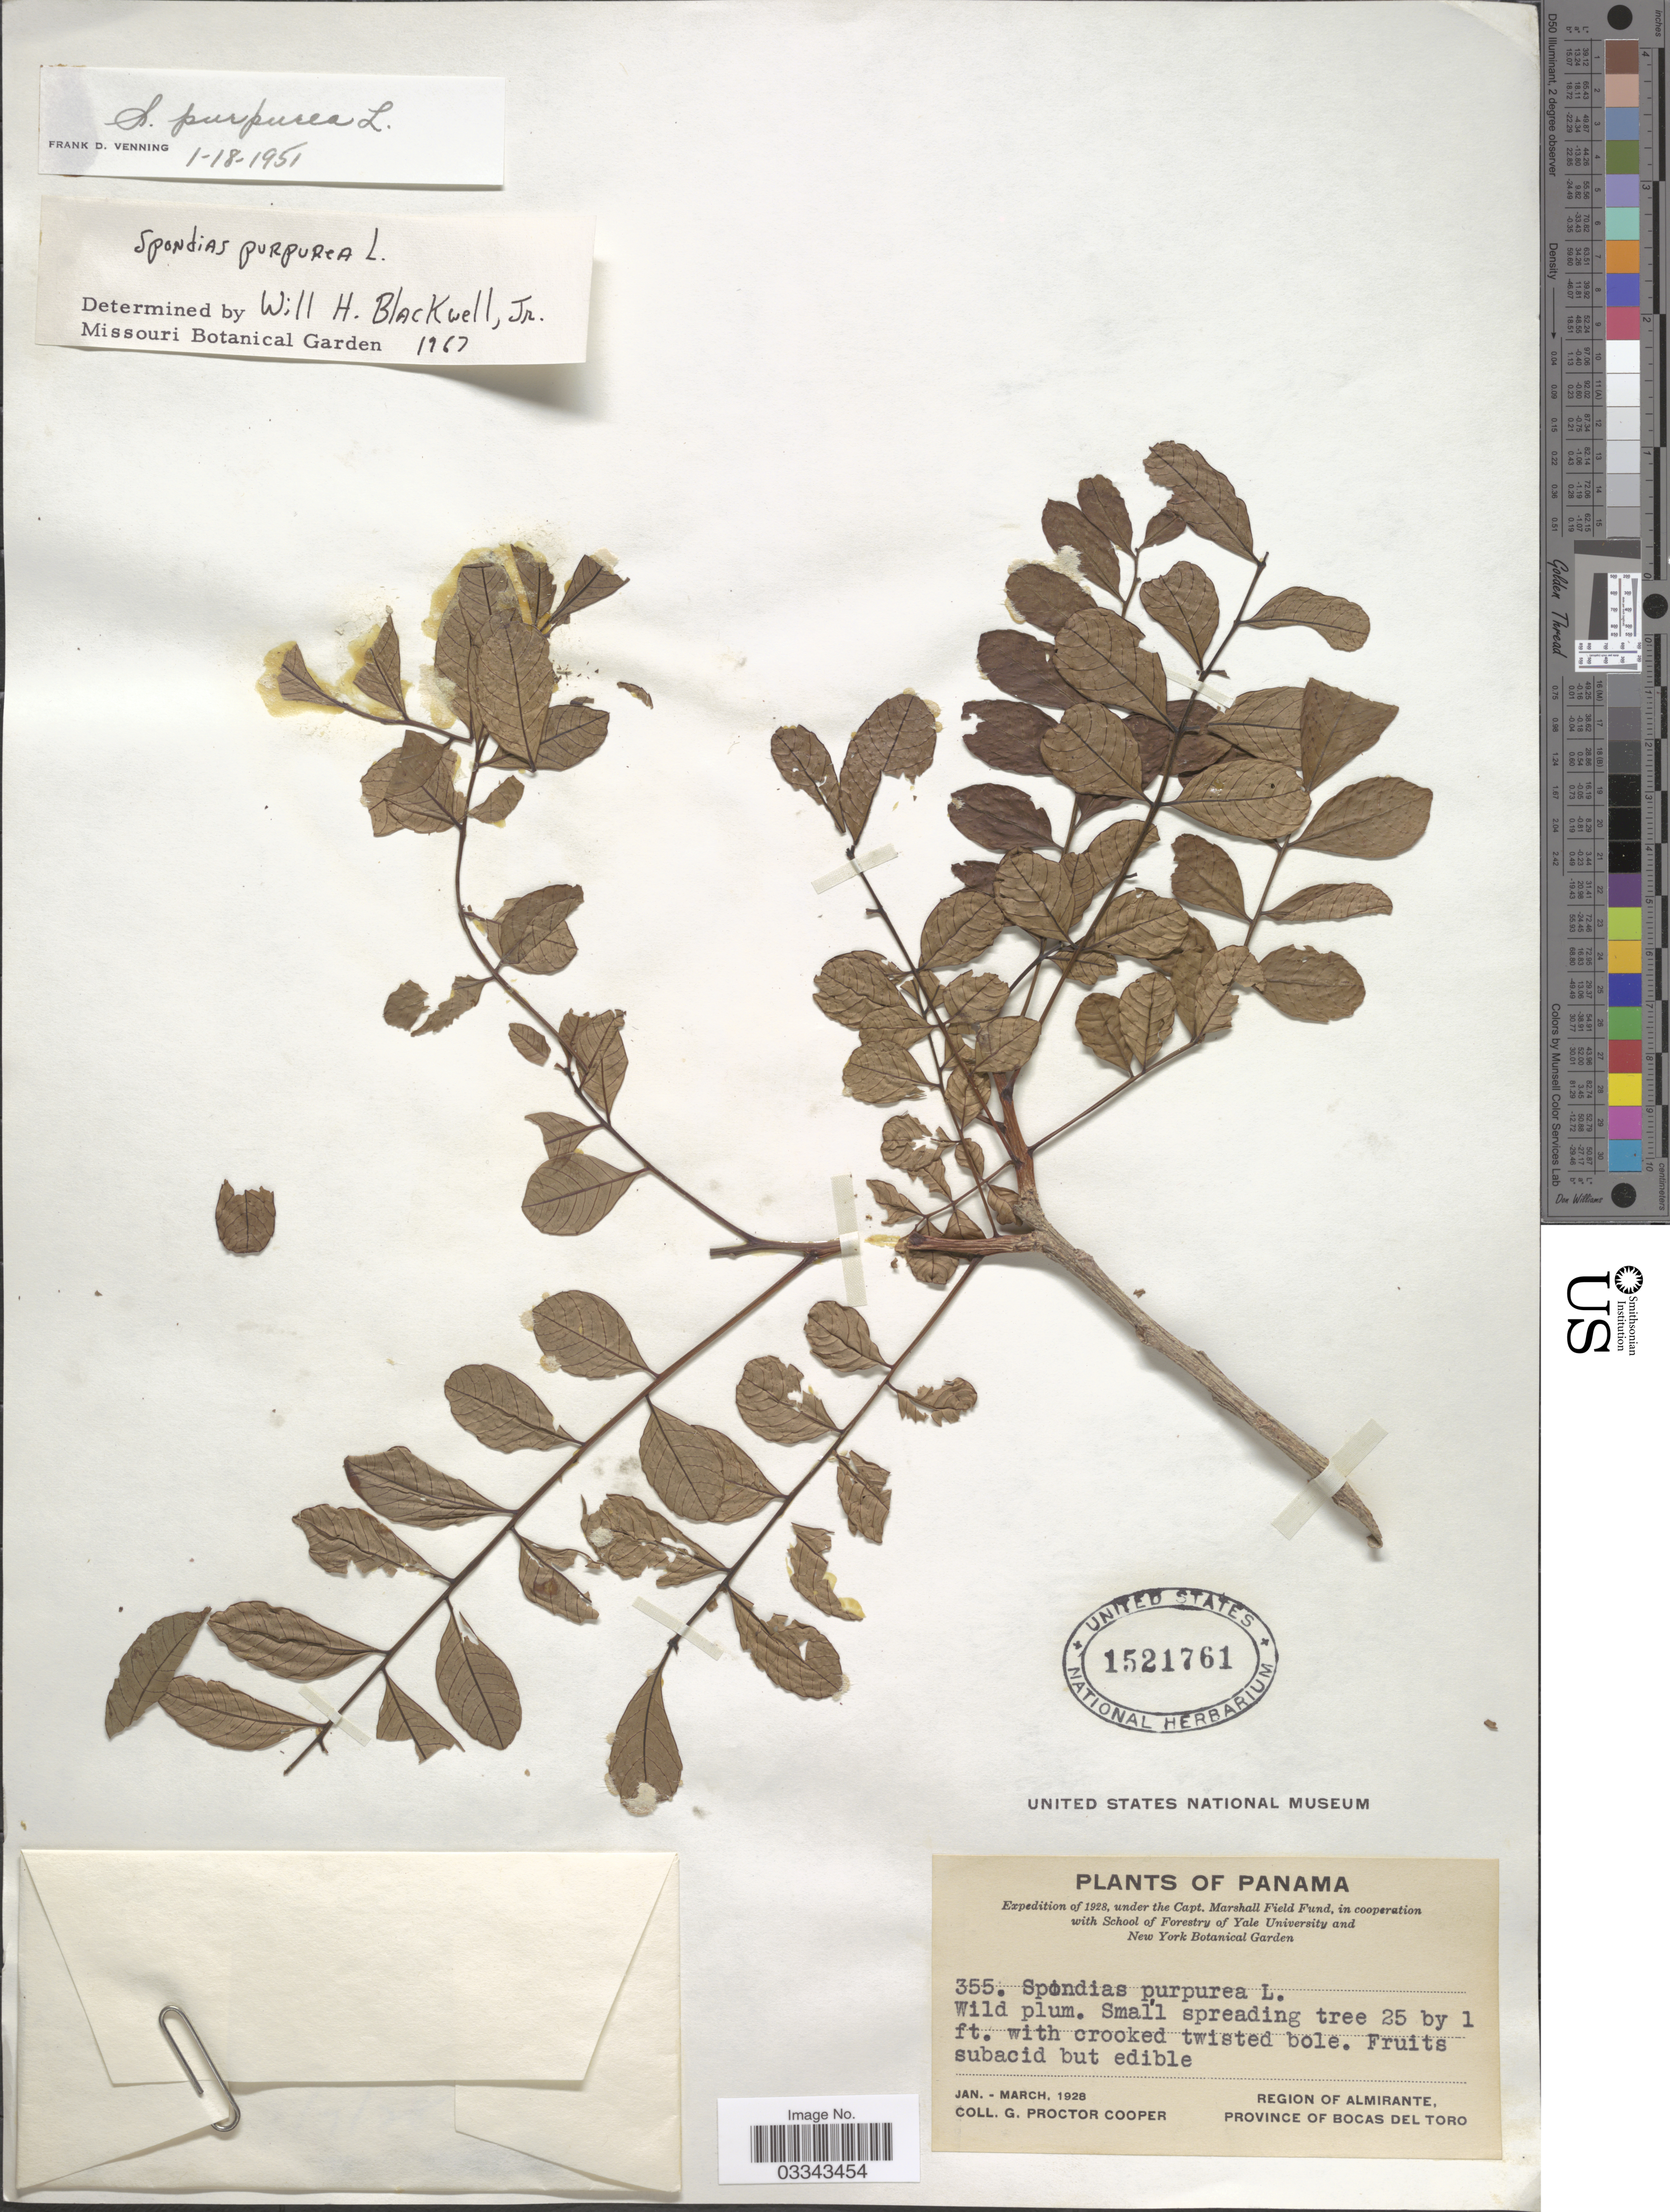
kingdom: Plantae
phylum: Tracheophyta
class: Magnoliopsida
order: Sapindales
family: Anacardiaceae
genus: Spondias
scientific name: Spondias purpurea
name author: L.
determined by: Mitchell, John D.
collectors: G. Cooper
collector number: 355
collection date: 1928-01/1928-03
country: Panama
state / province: Bocas del Toro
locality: Region of Almirante.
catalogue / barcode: US 1521761